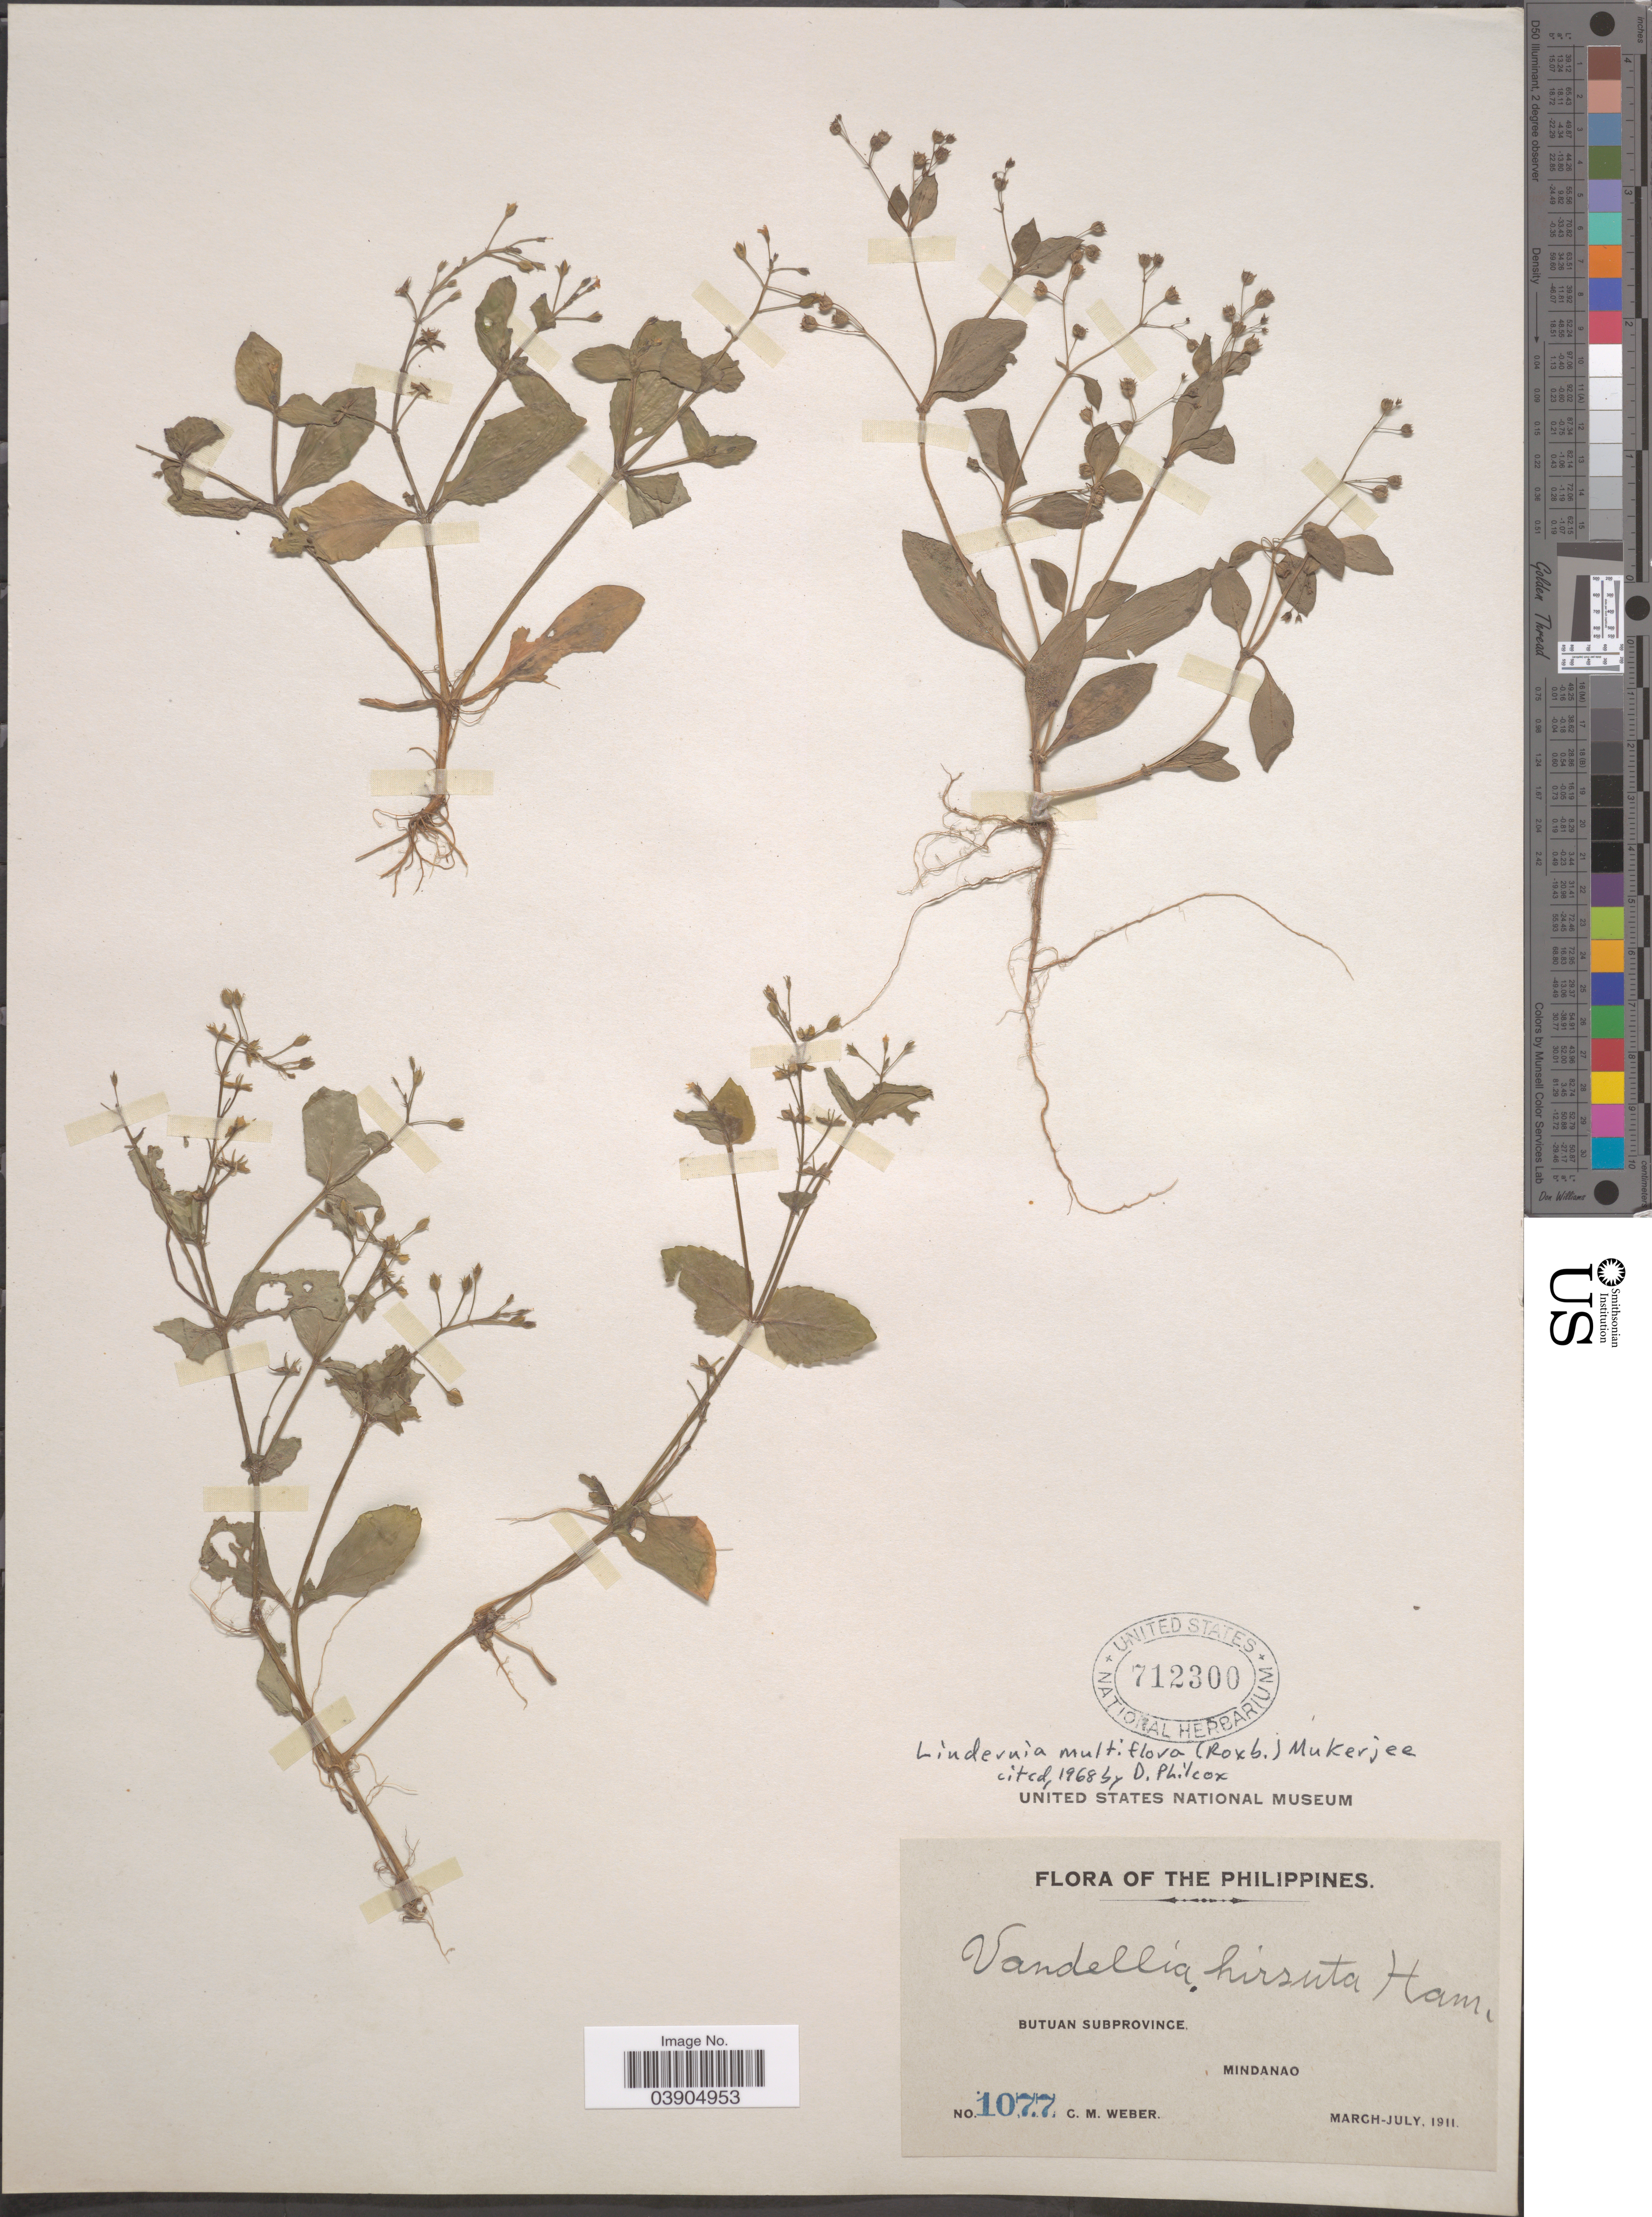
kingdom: Plantae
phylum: Tracheophyta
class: Magnoliopsida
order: Lamiales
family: Linderniaceae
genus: Lindernia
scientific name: Lindernia multiflora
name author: (Roxb.) Mukerjee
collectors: C. M. Weber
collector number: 1077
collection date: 1911-03/1911-07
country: Philippines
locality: Butuan Subprovince, Mindanao.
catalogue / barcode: US 712300